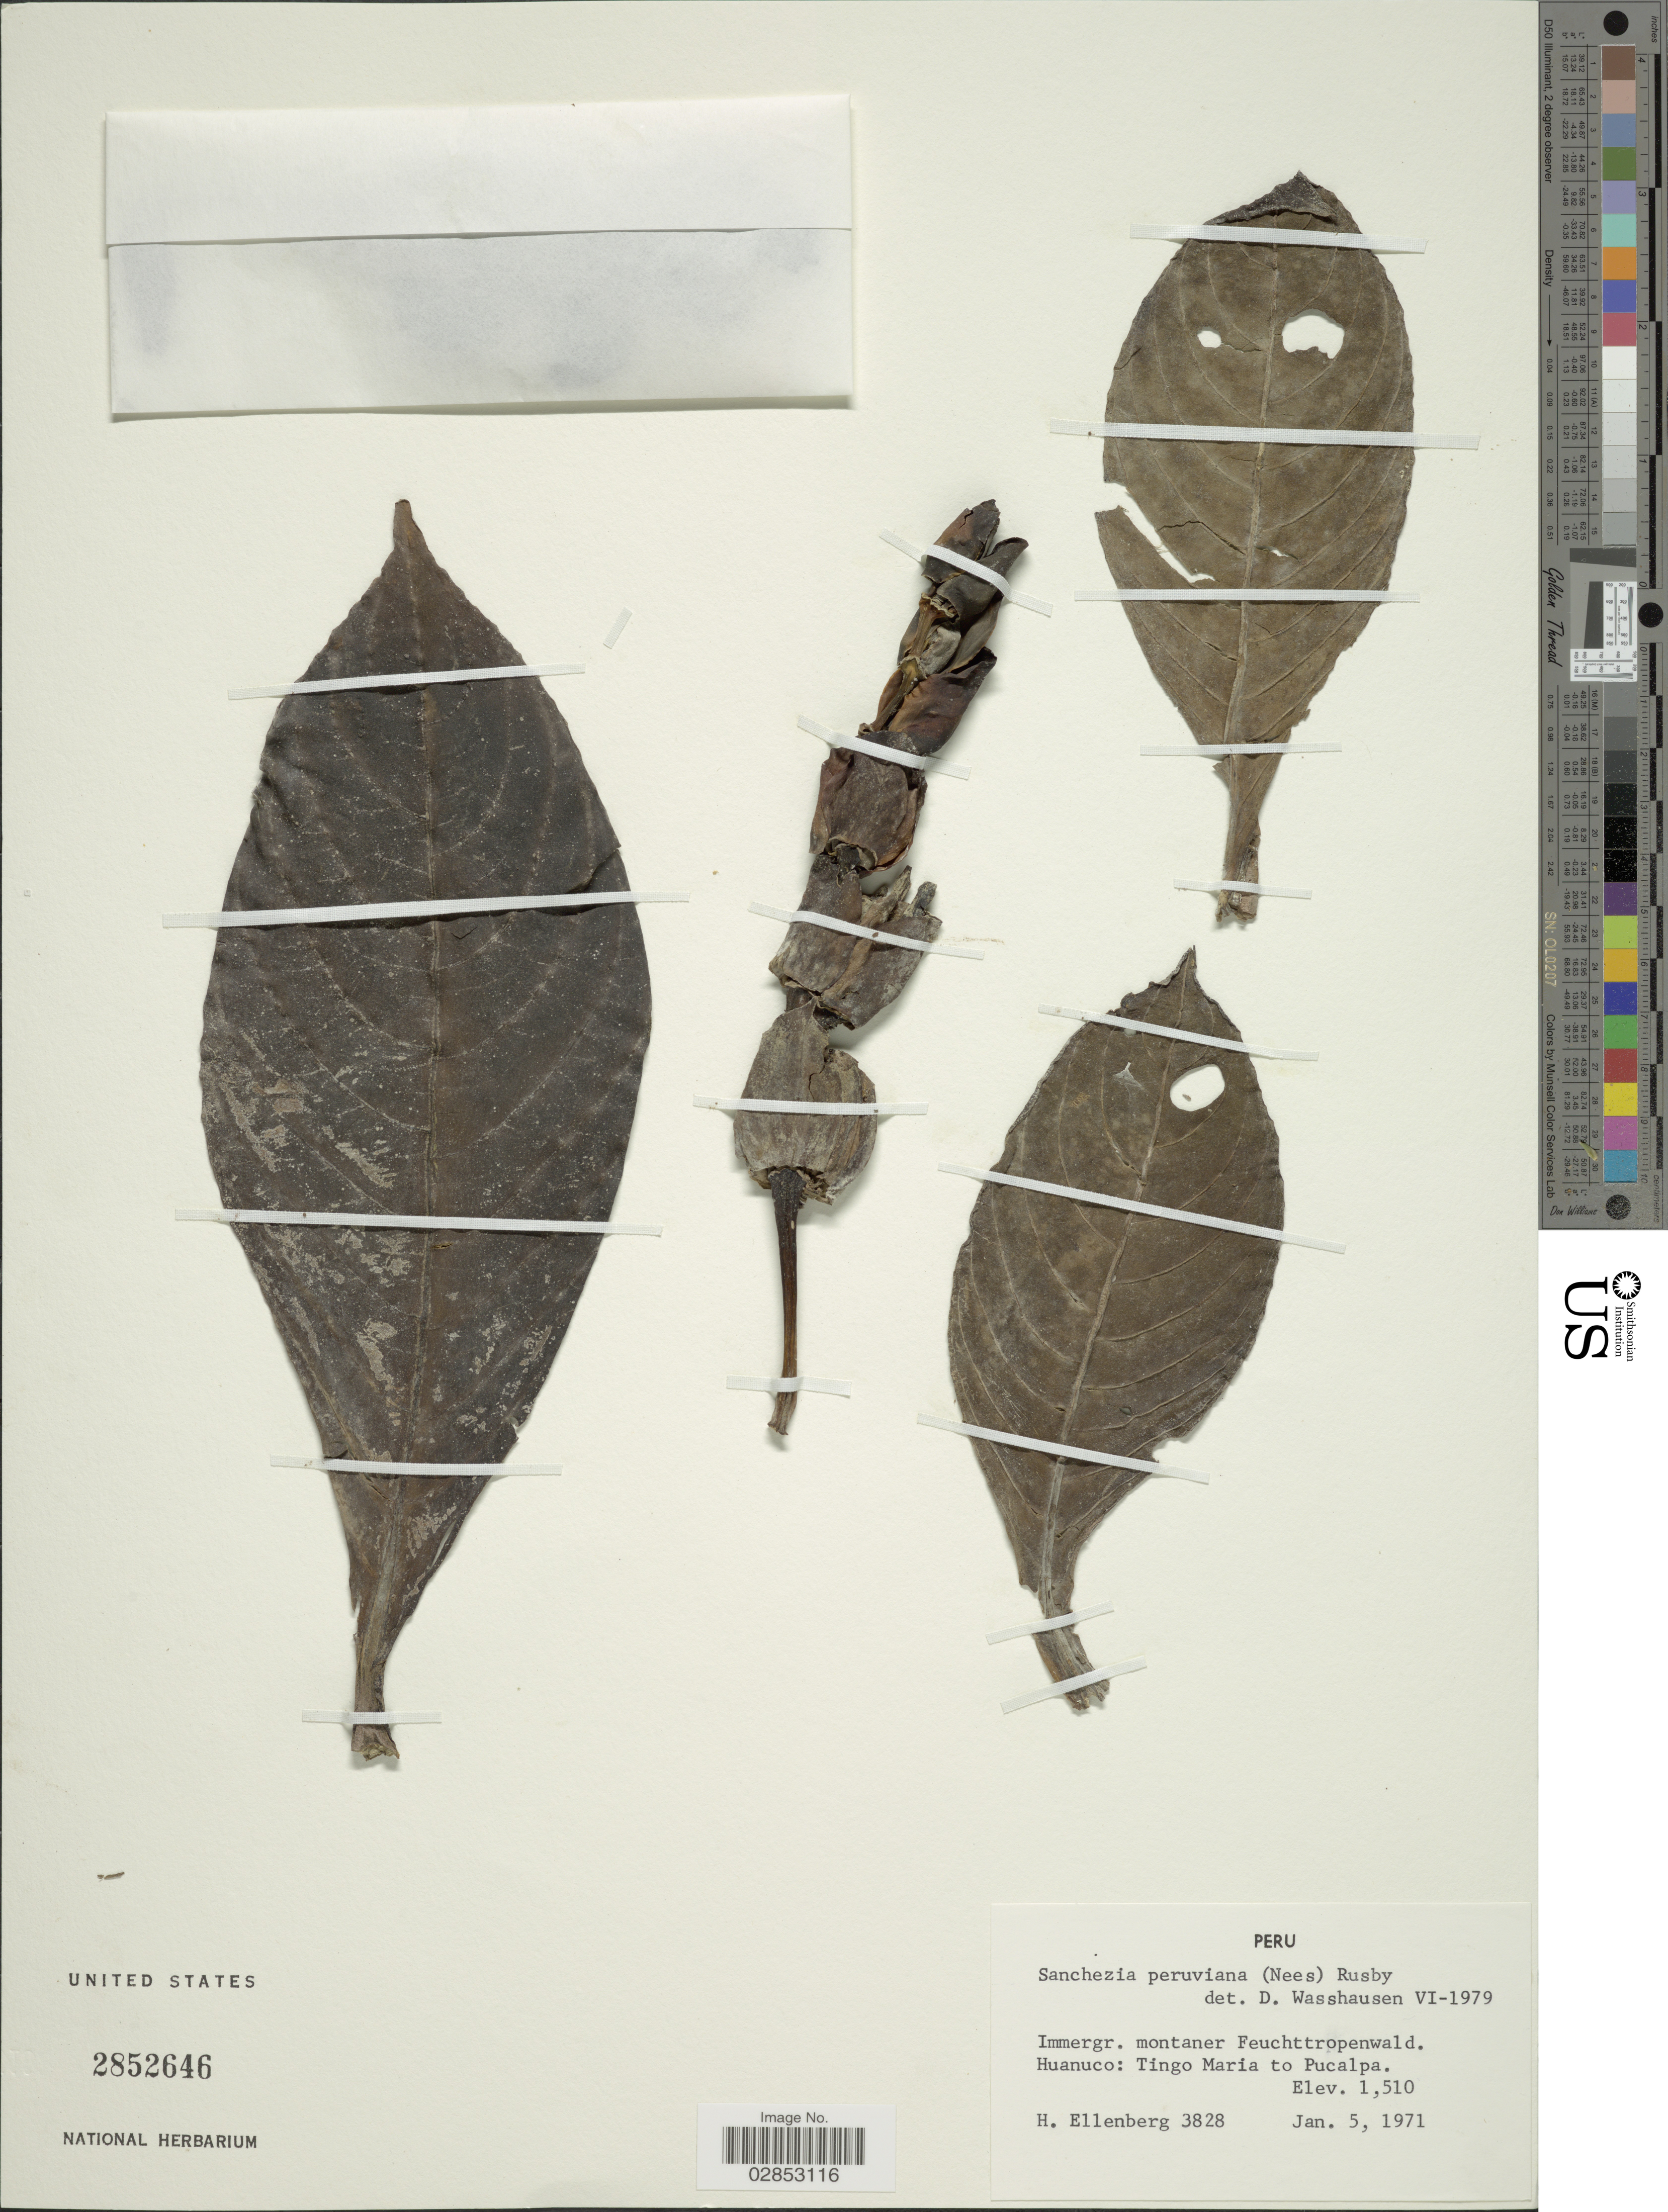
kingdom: Plantae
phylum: Tracheophyta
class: Magnoliopsida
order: Lamiales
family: Acanthaceae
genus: Sanchezia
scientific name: Sanchezia oblonga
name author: Ruiz & Pav.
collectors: H. Ellenberg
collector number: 3828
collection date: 1971-01-05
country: Peru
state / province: Huánuco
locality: Tingo Maria to Pucalpa.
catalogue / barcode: US 2852646